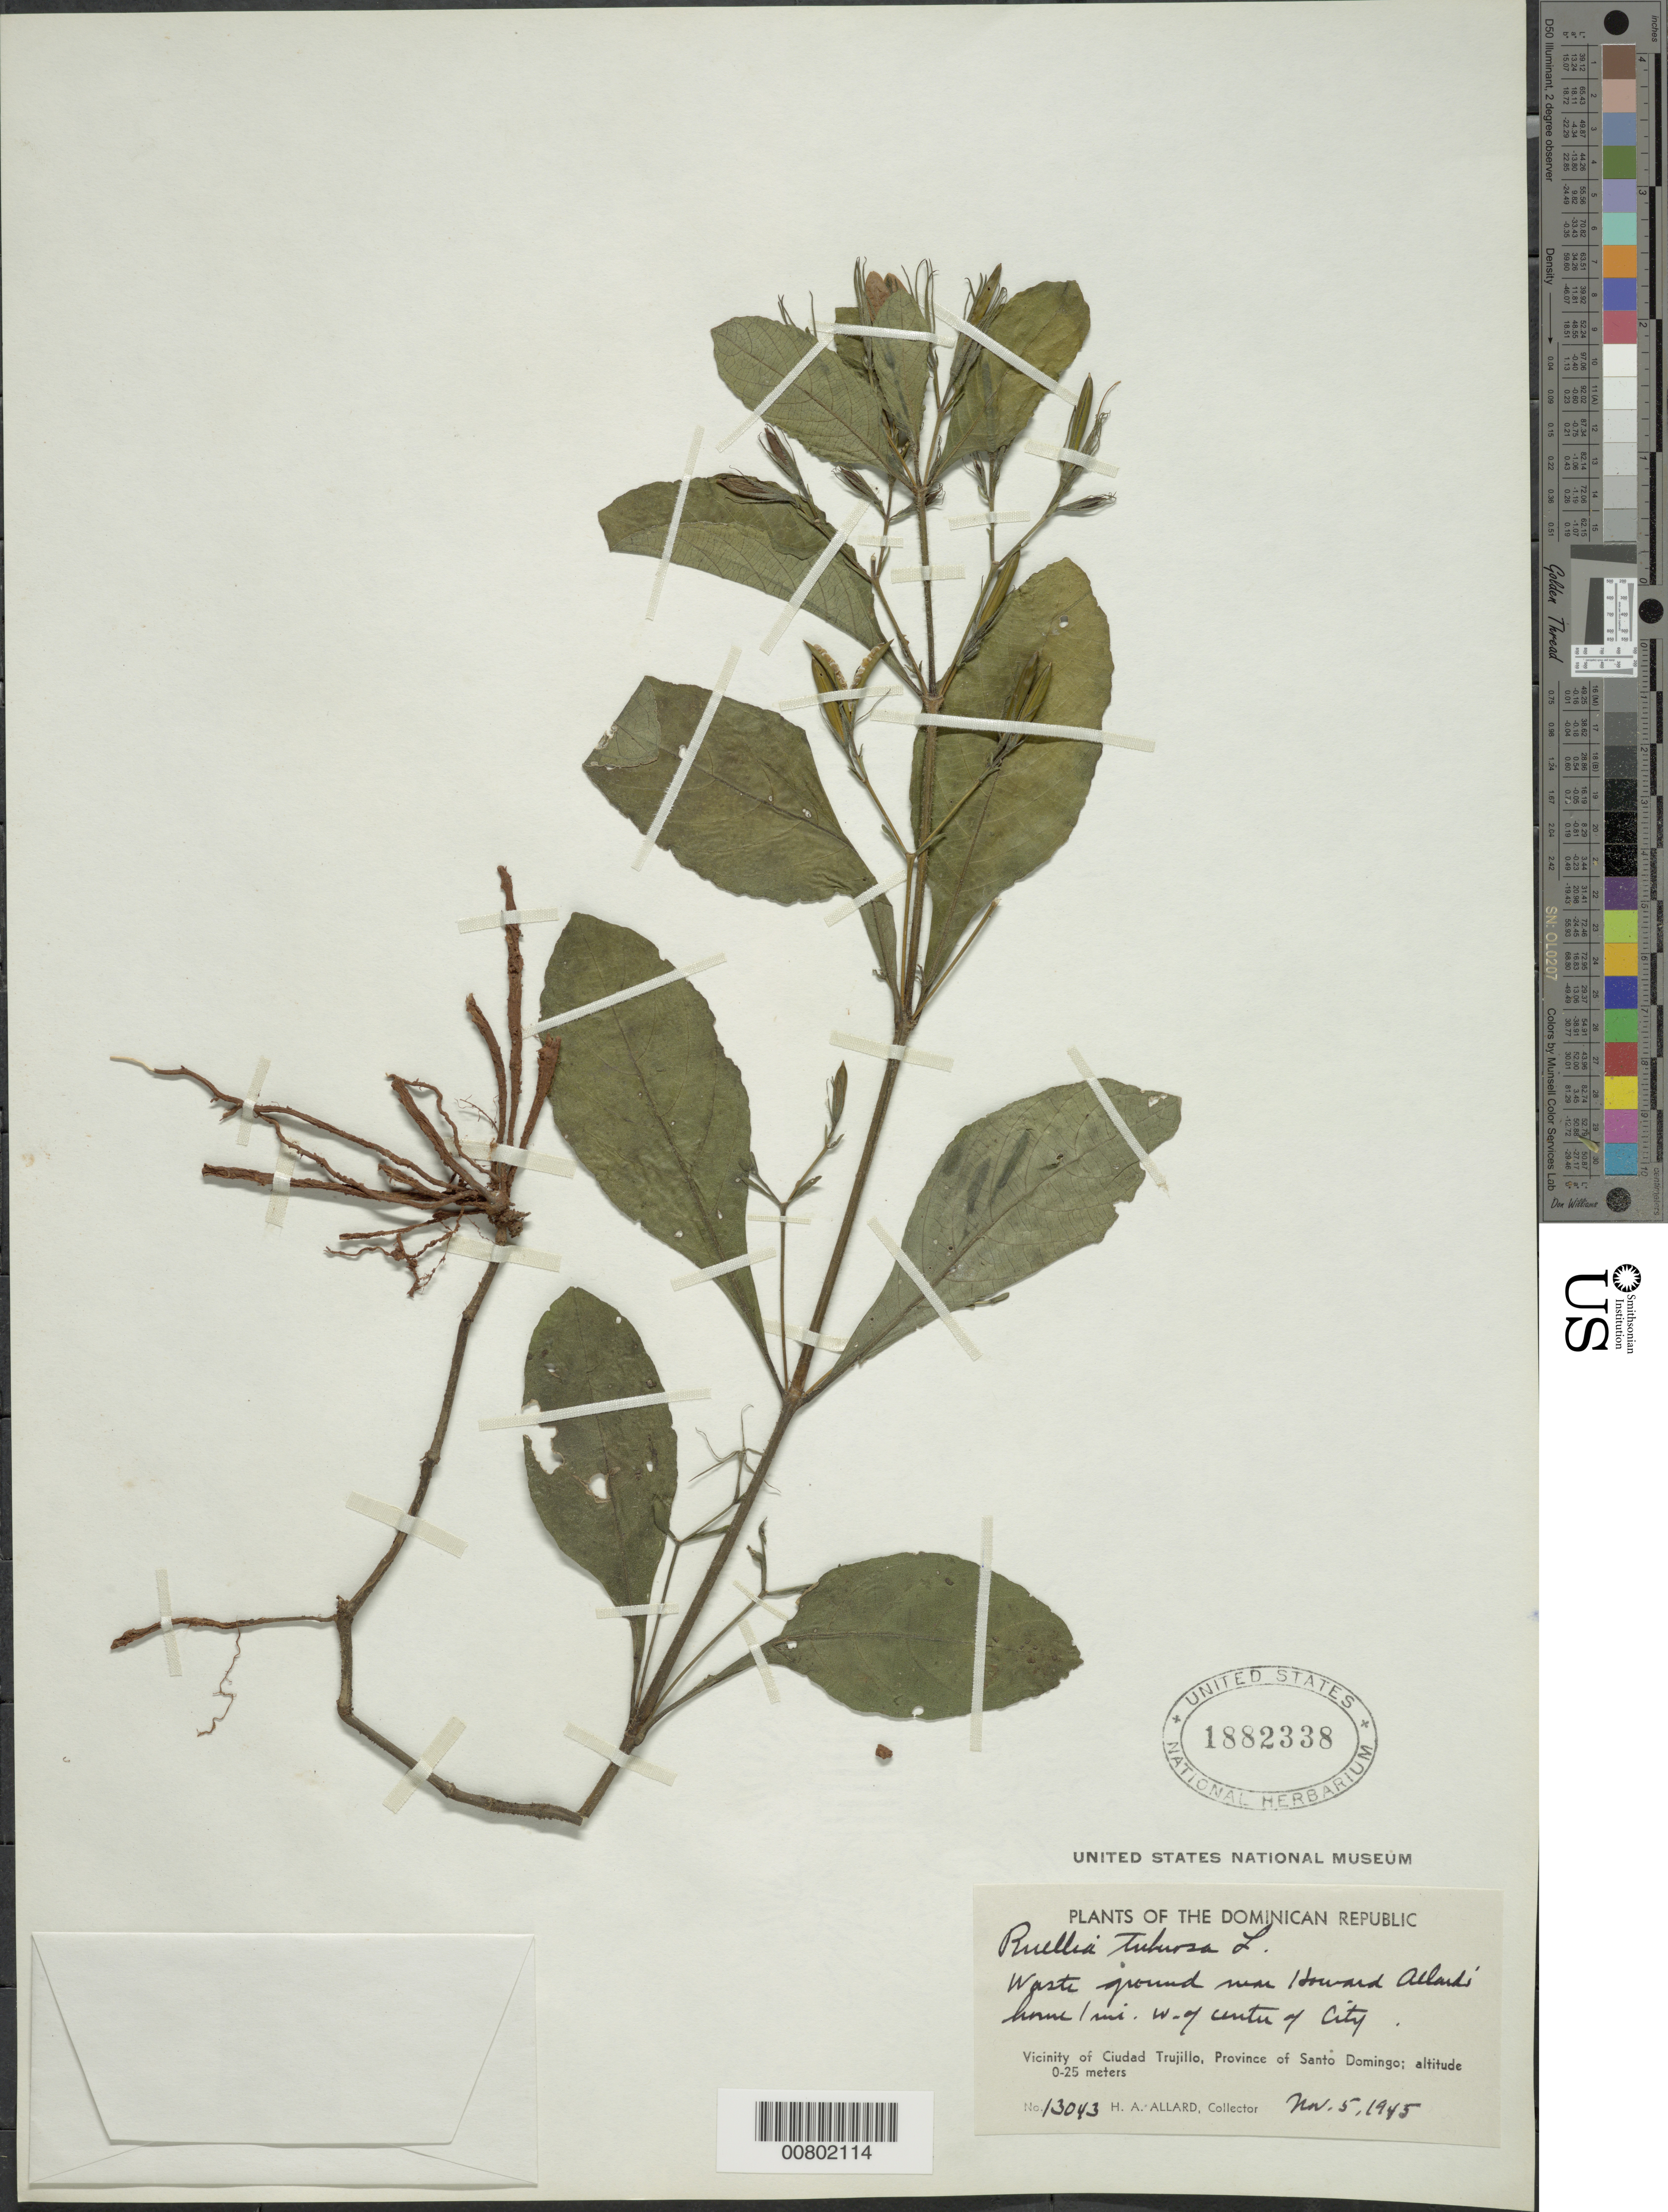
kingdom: Plantae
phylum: Tracheophyta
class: Magnoliopsida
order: Lamiales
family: Acanthaceae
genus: Ruellia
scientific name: Ruellia tuberosa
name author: L.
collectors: H. A. Allard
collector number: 13043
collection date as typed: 05 Nov 1945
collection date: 1945-11-05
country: Dominican Republic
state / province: Distrito Nacional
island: Hispaniola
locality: Vicinity of Santo Domingo, near Howard Allard's home, 1 mi W of center of city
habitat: Waste ground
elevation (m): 0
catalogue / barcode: US 1882338